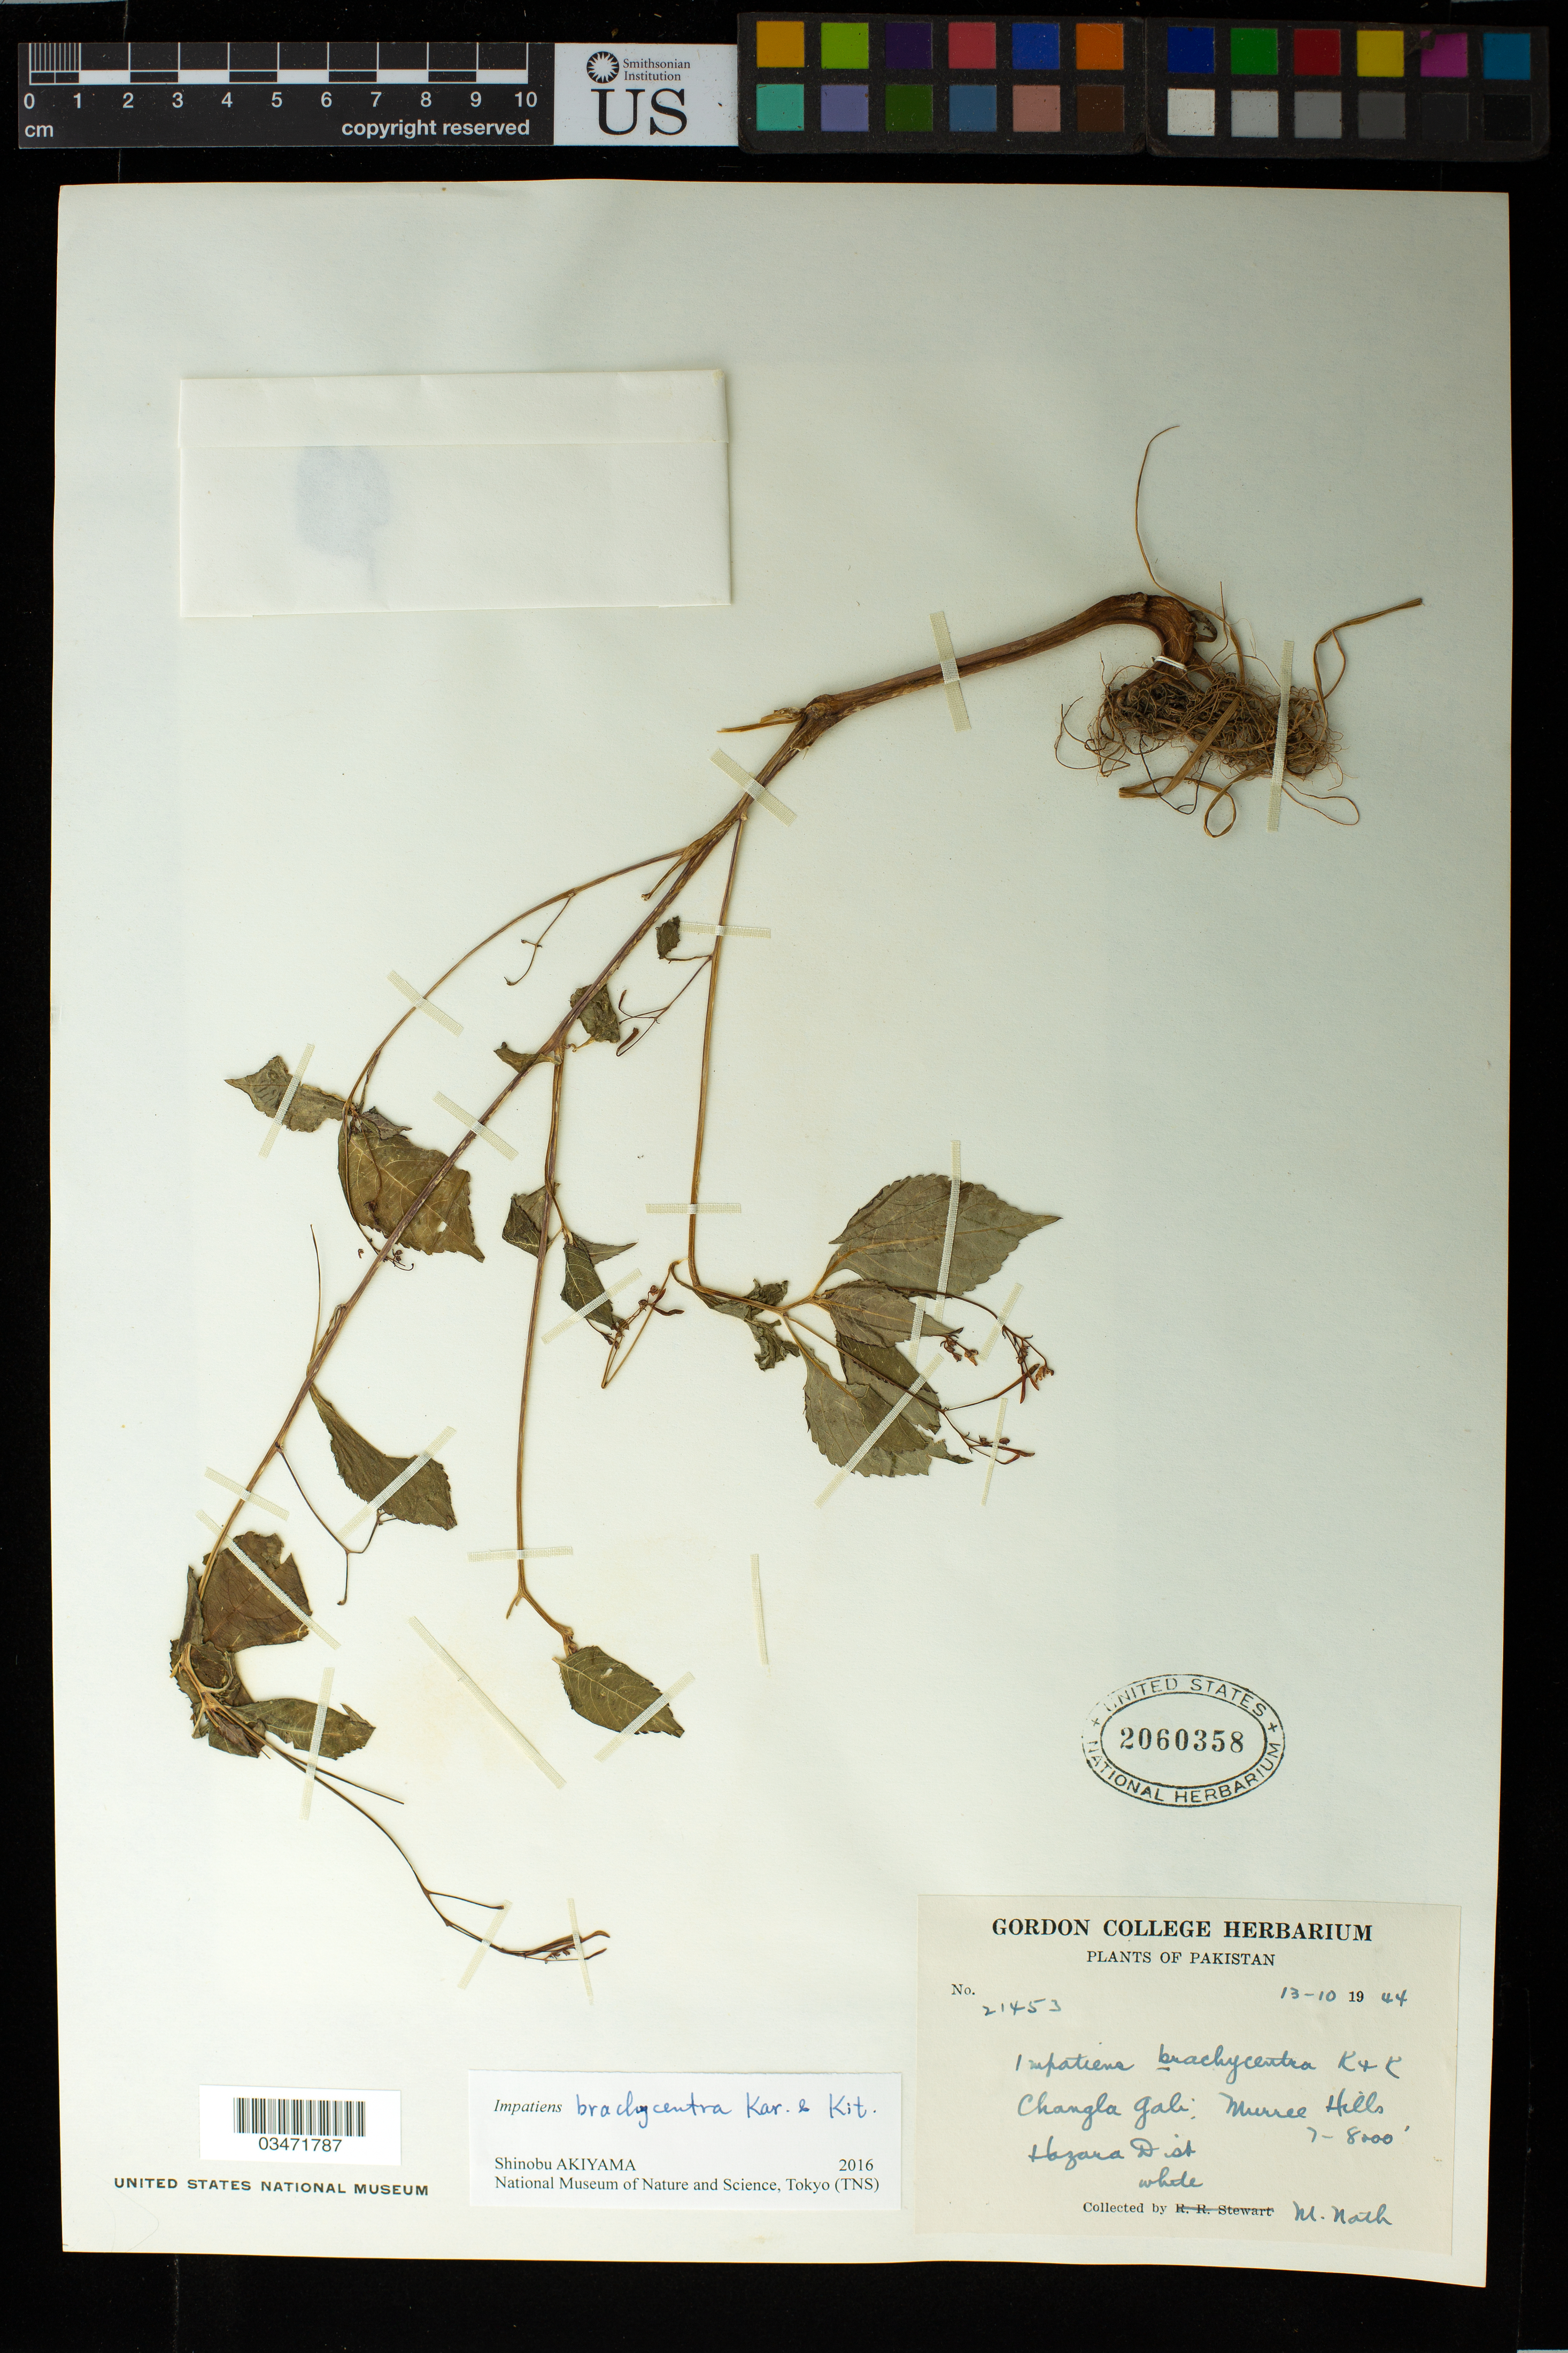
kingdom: Plantae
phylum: Tracheophyta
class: Magnoliopsida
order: Ericales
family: Balsaminaceae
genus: Impatiens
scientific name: Impatiens brachycentra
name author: Kar. & Kir.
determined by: Akiyama, Shinobu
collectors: R. R. Stewart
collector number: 21453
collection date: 1944-10-13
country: Pakistan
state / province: Khyber Pakhtunkhwa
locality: Changla Gali, Murree Hills, Hazara Dist.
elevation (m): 2134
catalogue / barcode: US 2060358